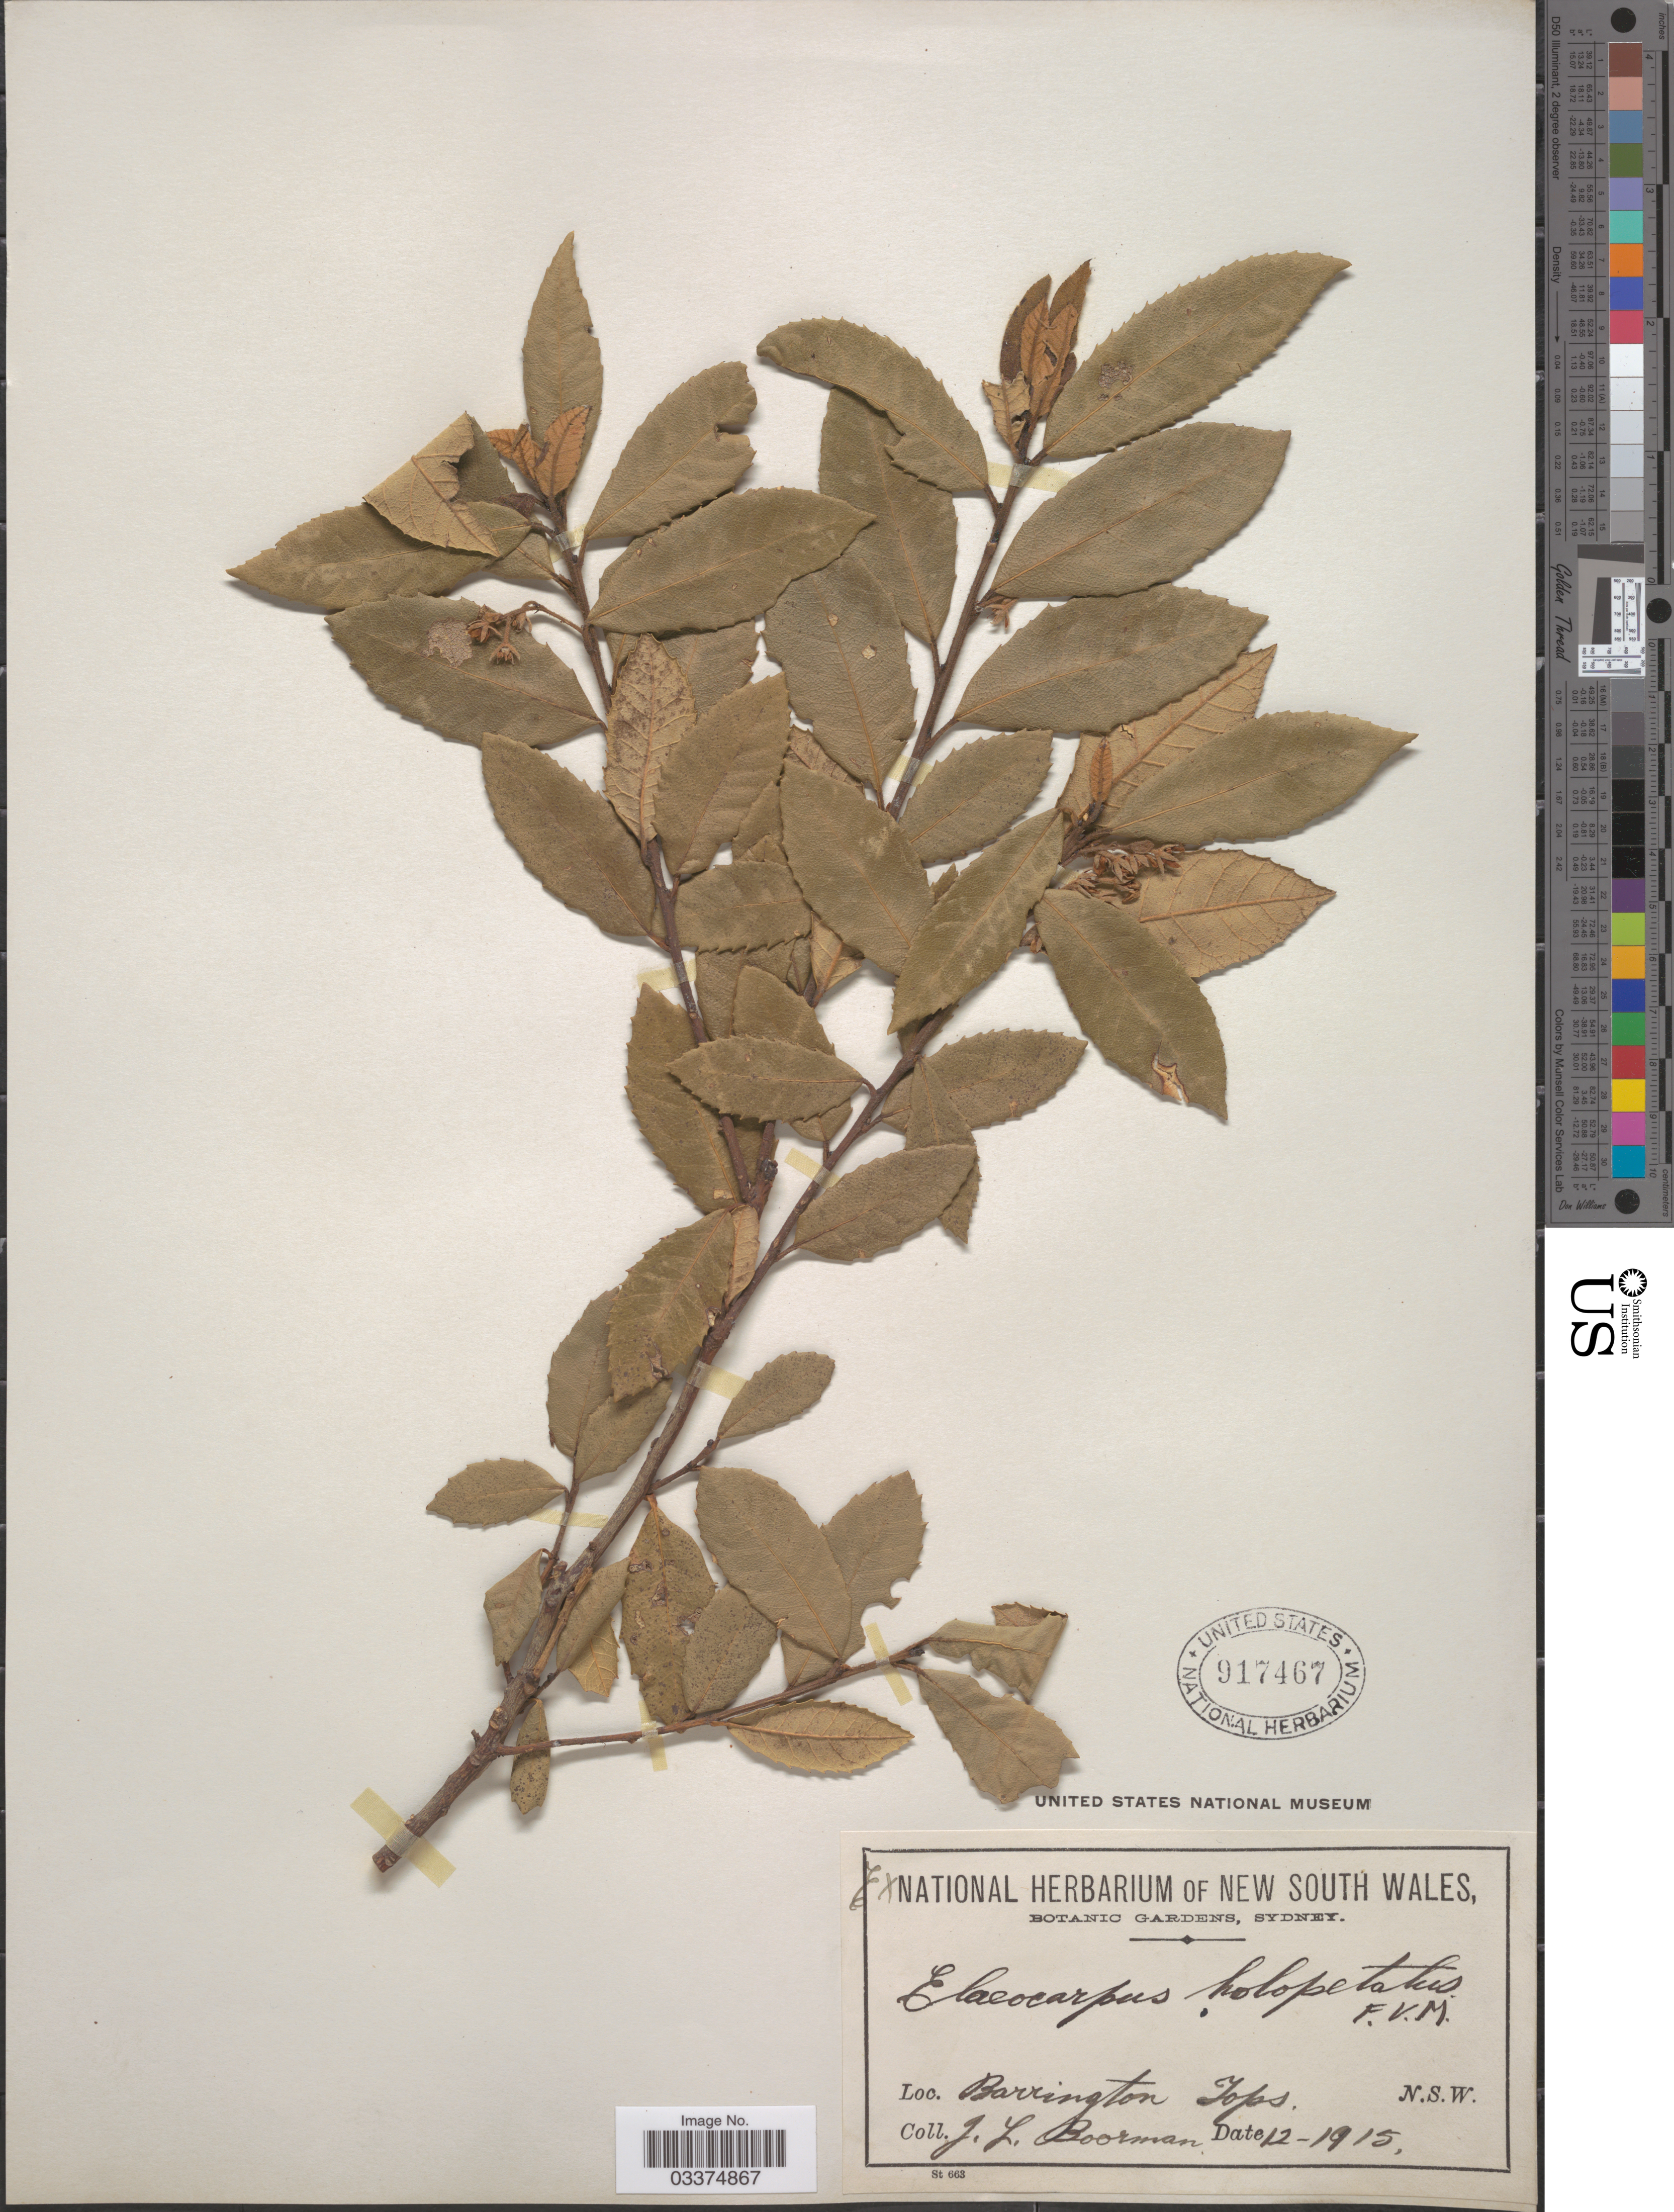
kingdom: Plantae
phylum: Tracheophyta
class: Magnoliopsida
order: Oxalidales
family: Elaeocarpaceae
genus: Elaeocarpus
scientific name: Elaeocarpus holopetalus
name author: F. Muell.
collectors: J. Boorman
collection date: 1915-12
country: Australia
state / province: New South Wales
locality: Barrington Tops.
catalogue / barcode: US 917467